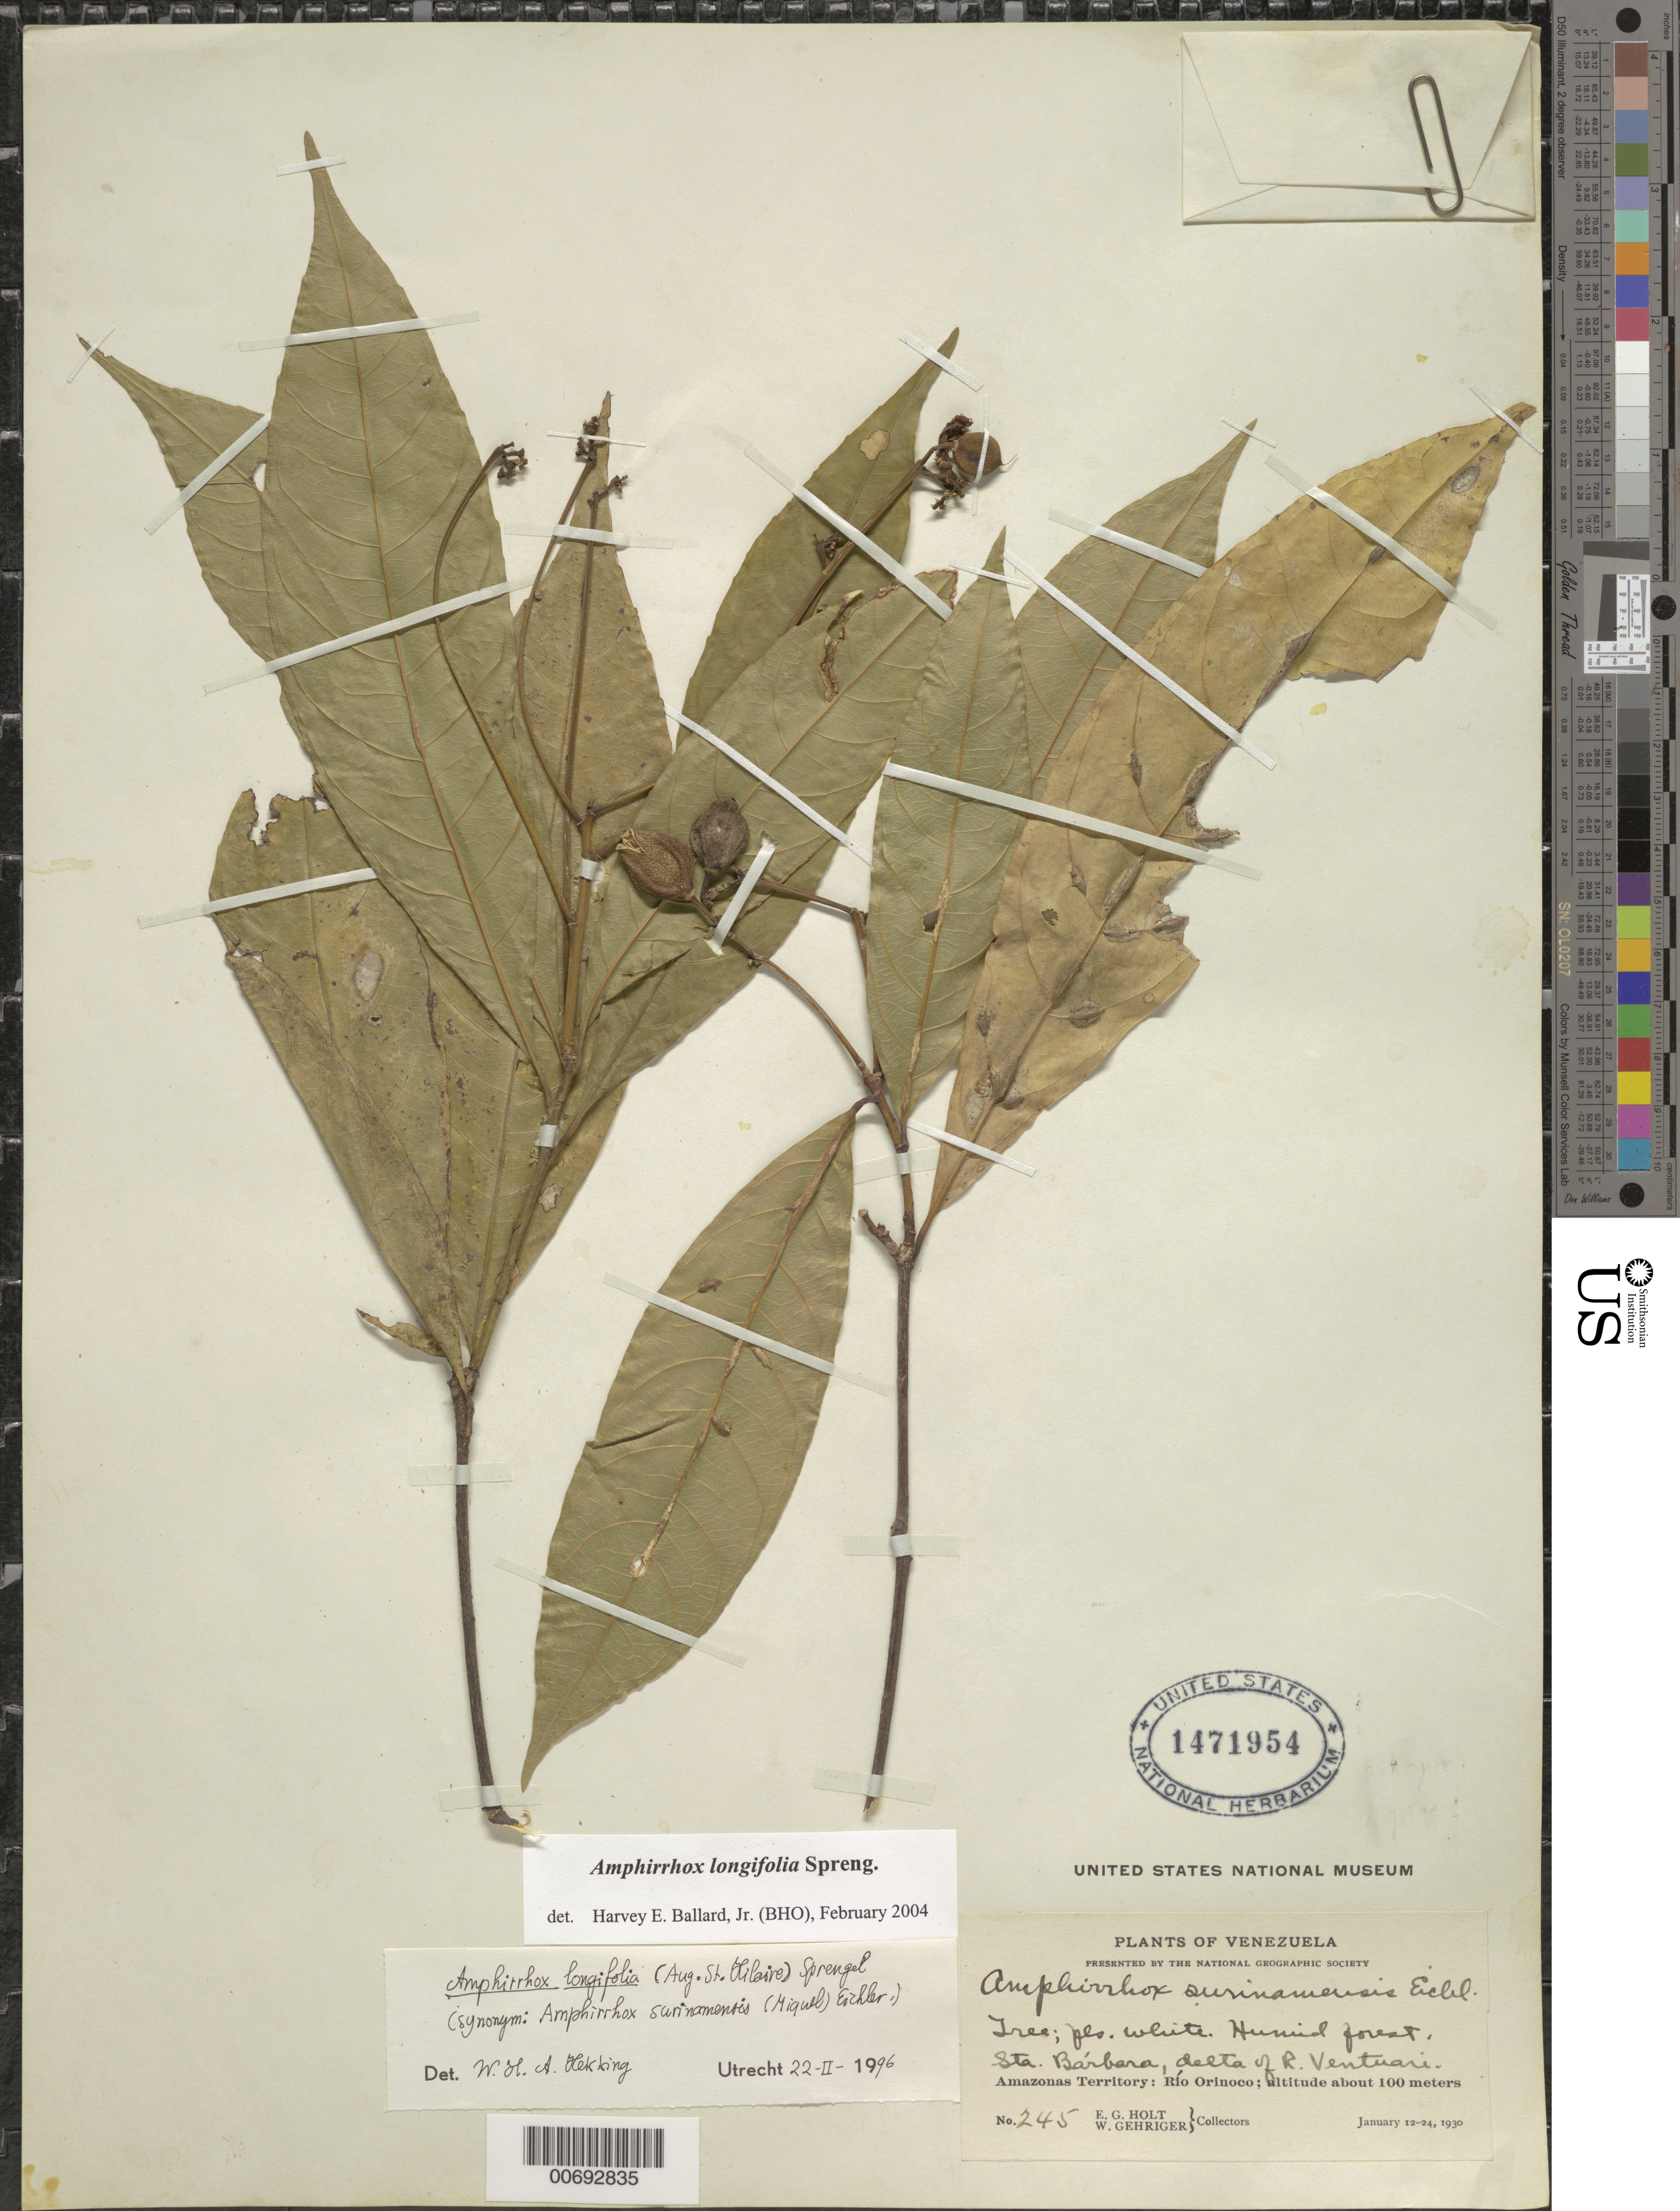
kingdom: Plantae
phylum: Tracheophyta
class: Magnoliopsida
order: Malpighiales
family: Violaceae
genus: Amphirrhox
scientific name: Amphirrhox longifolia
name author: (A. St.-Hil.) Spreng.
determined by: Ballard, Harvey E.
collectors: E. Holt & W. Gehriger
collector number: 245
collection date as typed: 12-Jan-30 to 24-Jan-30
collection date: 1930-01-12/1930-01-24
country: Venezuela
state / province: Amazonas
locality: Río Orinoco, Sta. Barbara, delta of Río Ventuari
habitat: Humid forest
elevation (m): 100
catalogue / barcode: US 1471954